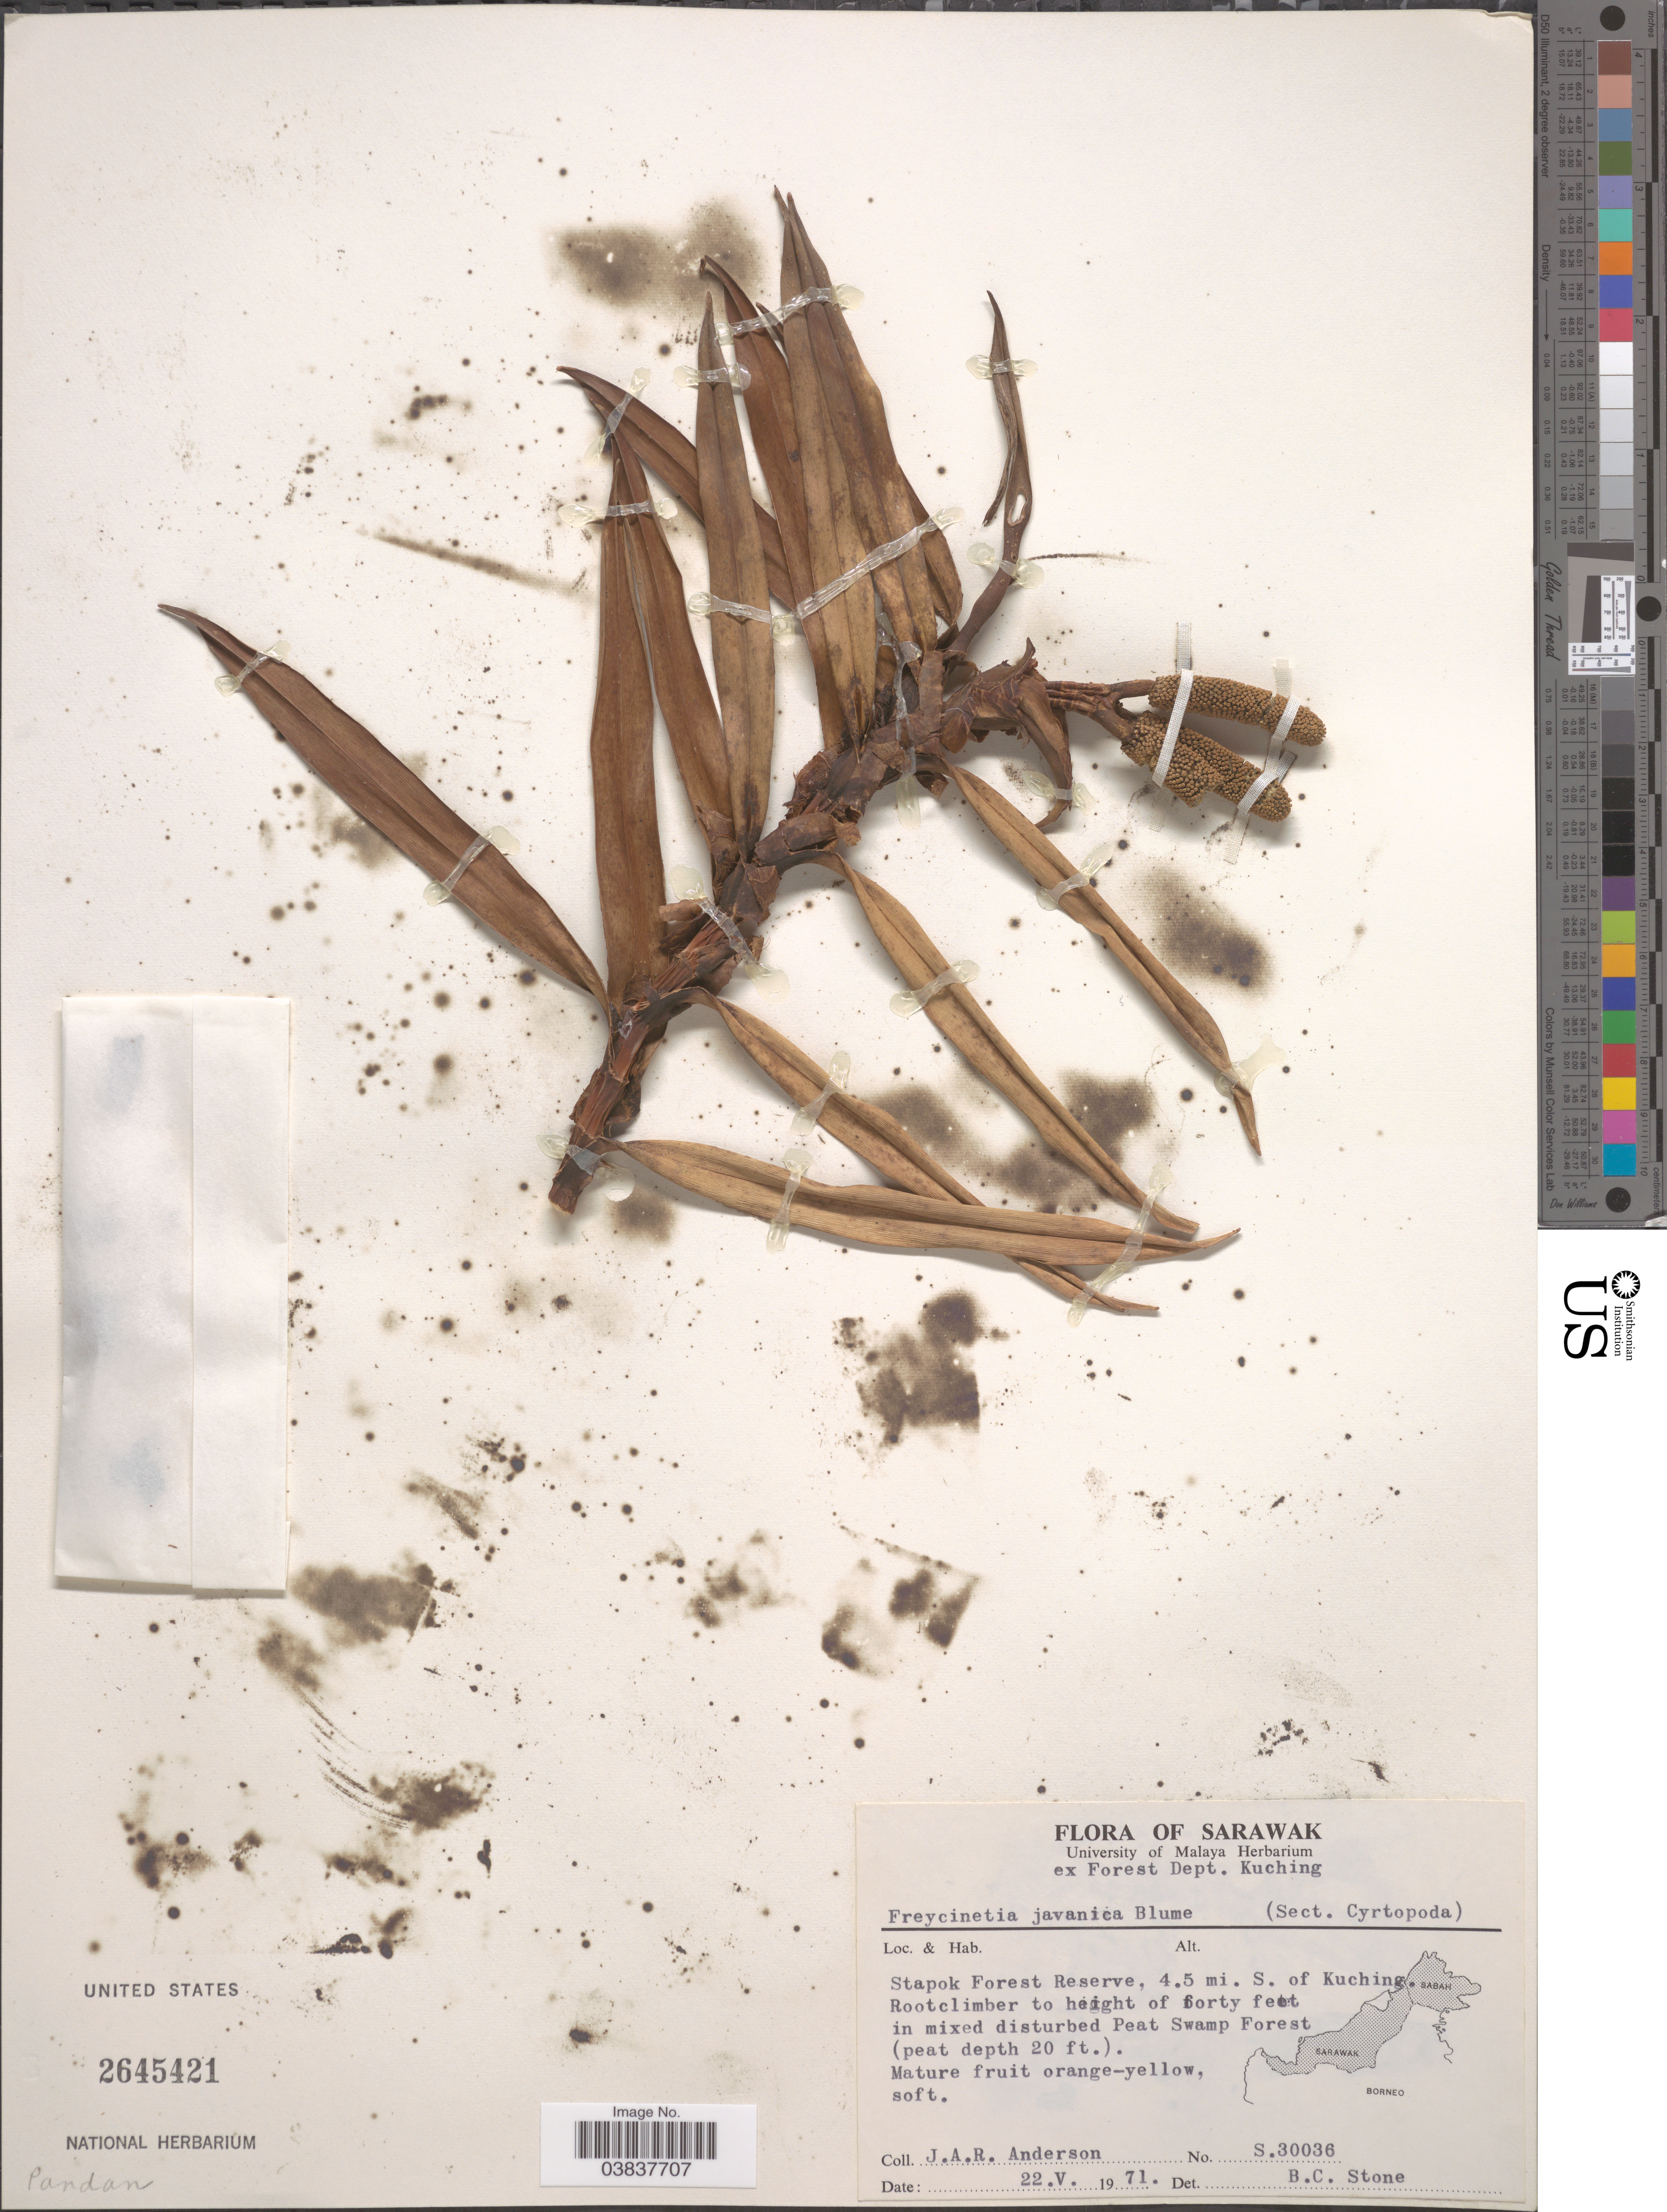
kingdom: Plantae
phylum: Tracheophyta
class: Liliopsida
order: Pandanales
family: Pandanaceae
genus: Freycinetia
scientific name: Freycinetia javanica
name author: Blume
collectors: J. A. R. Anderson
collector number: S.30036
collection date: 1971-05-22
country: Malaysia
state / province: Sarawak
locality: Stapok Forest Reserve, 4.5 mi. S. of Kuching. In mixed disturbed Peat Swamp Forest.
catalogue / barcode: US 2645421